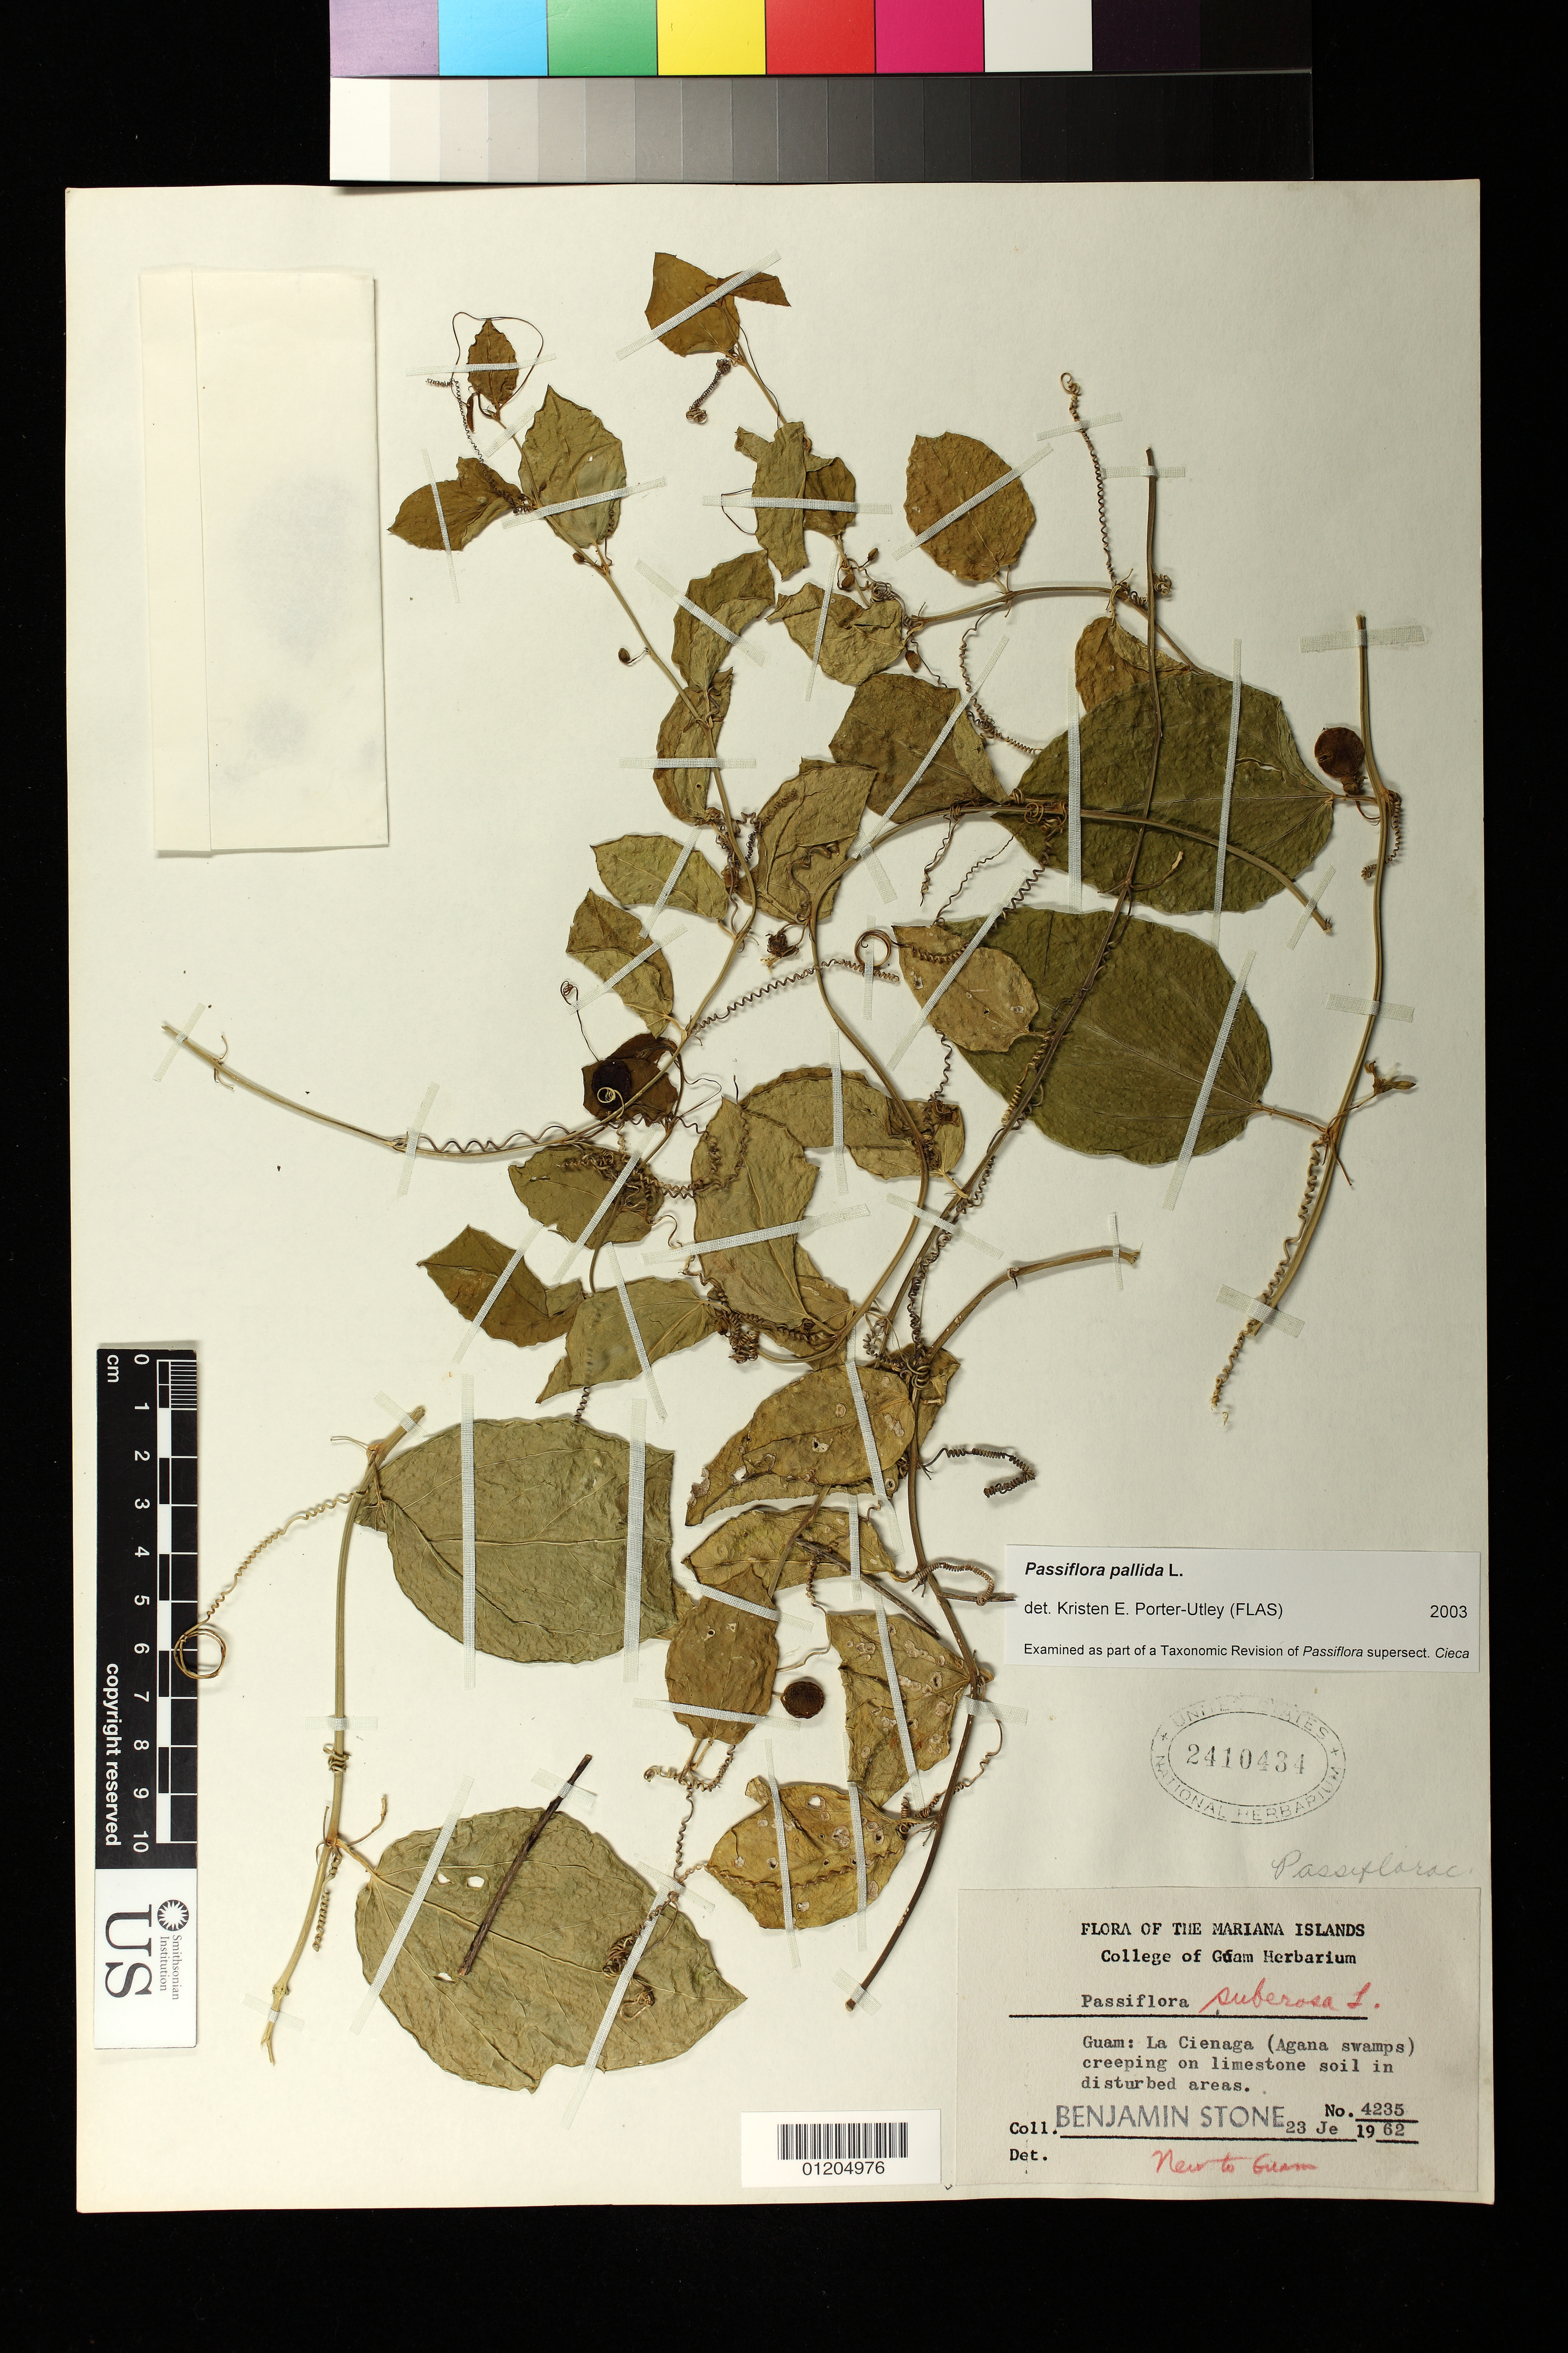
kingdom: Plantae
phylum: Tracheophyta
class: Magnoliopsida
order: Malpighiales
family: Passifloraceae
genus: Passiflora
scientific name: Passiflora pallida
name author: L.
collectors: B. C. Stone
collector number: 4235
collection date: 1962-06-23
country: Guam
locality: La Cienaga (Agana swamps) creeping on limestone soil in disturbed areas.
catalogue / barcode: US 2410434